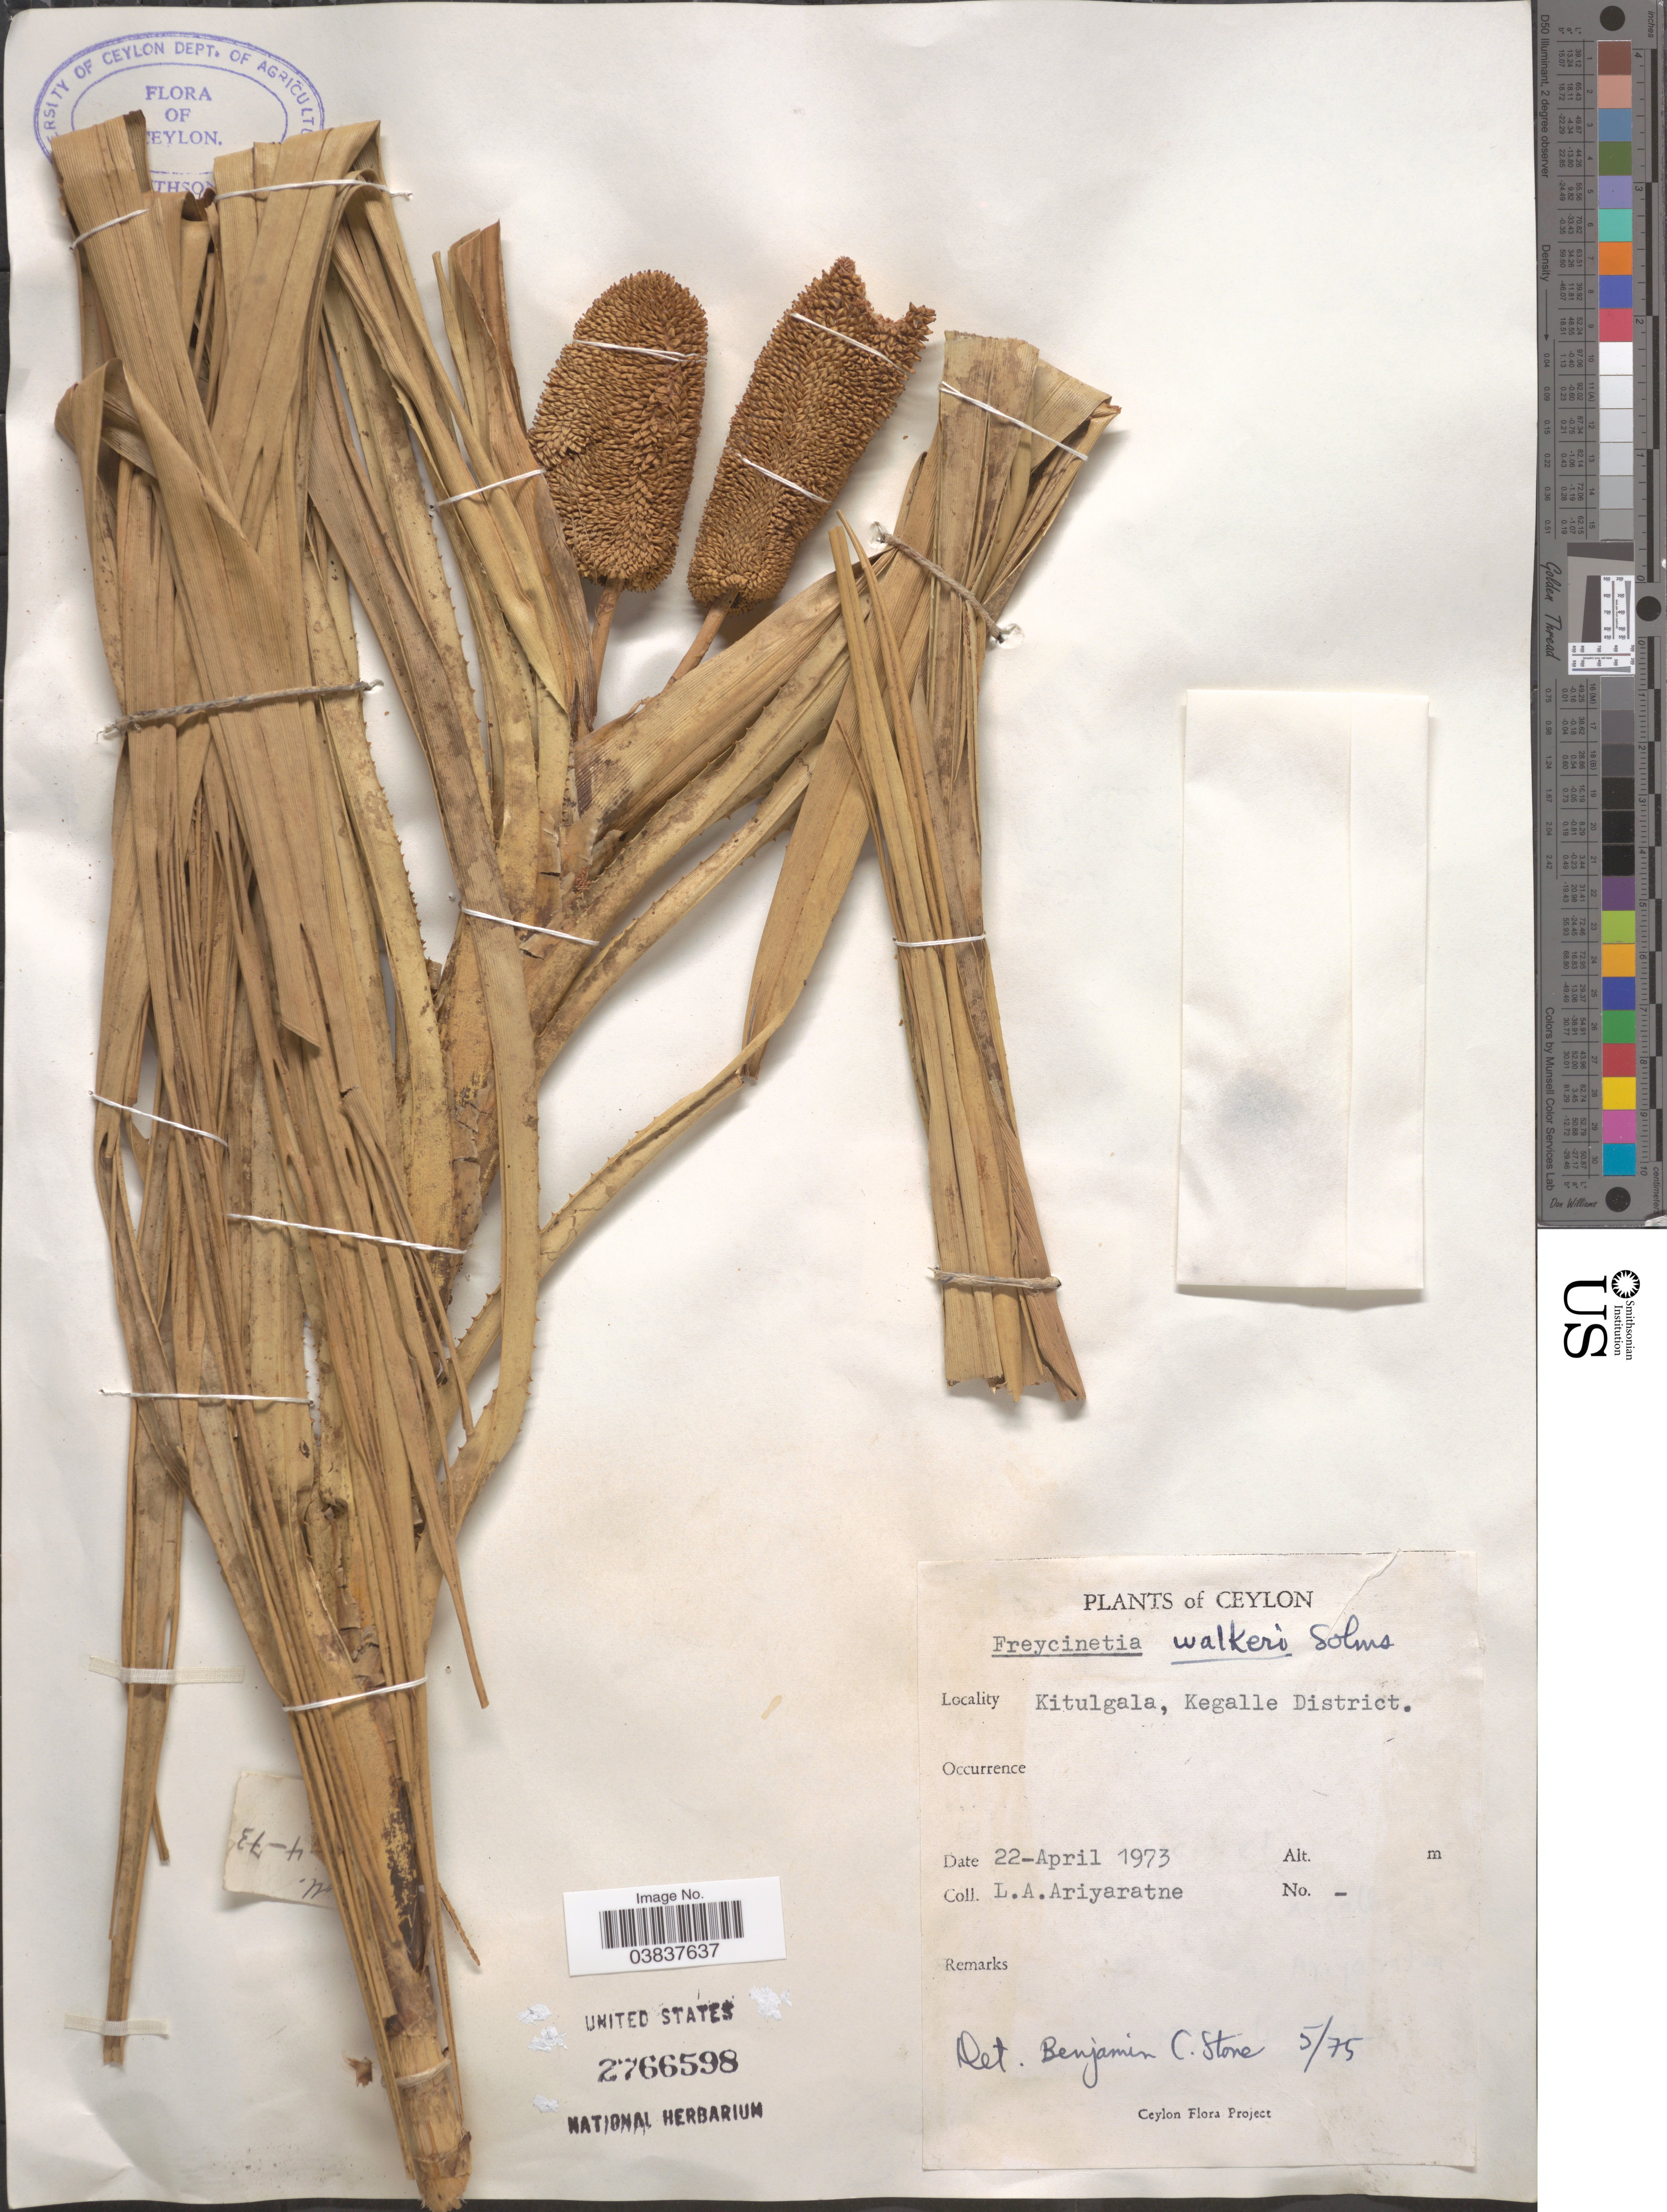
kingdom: Plantae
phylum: Tracheophyta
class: Liliopsida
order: Pandanales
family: Pandanaceae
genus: Freycinetia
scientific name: Freycinetia walkeri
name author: Solms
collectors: L. Ariyaratne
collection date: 1973-04-22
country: Sri Lanka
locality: Ceylon. Kitulgala, Kegalle District.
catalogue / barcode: US 2766598